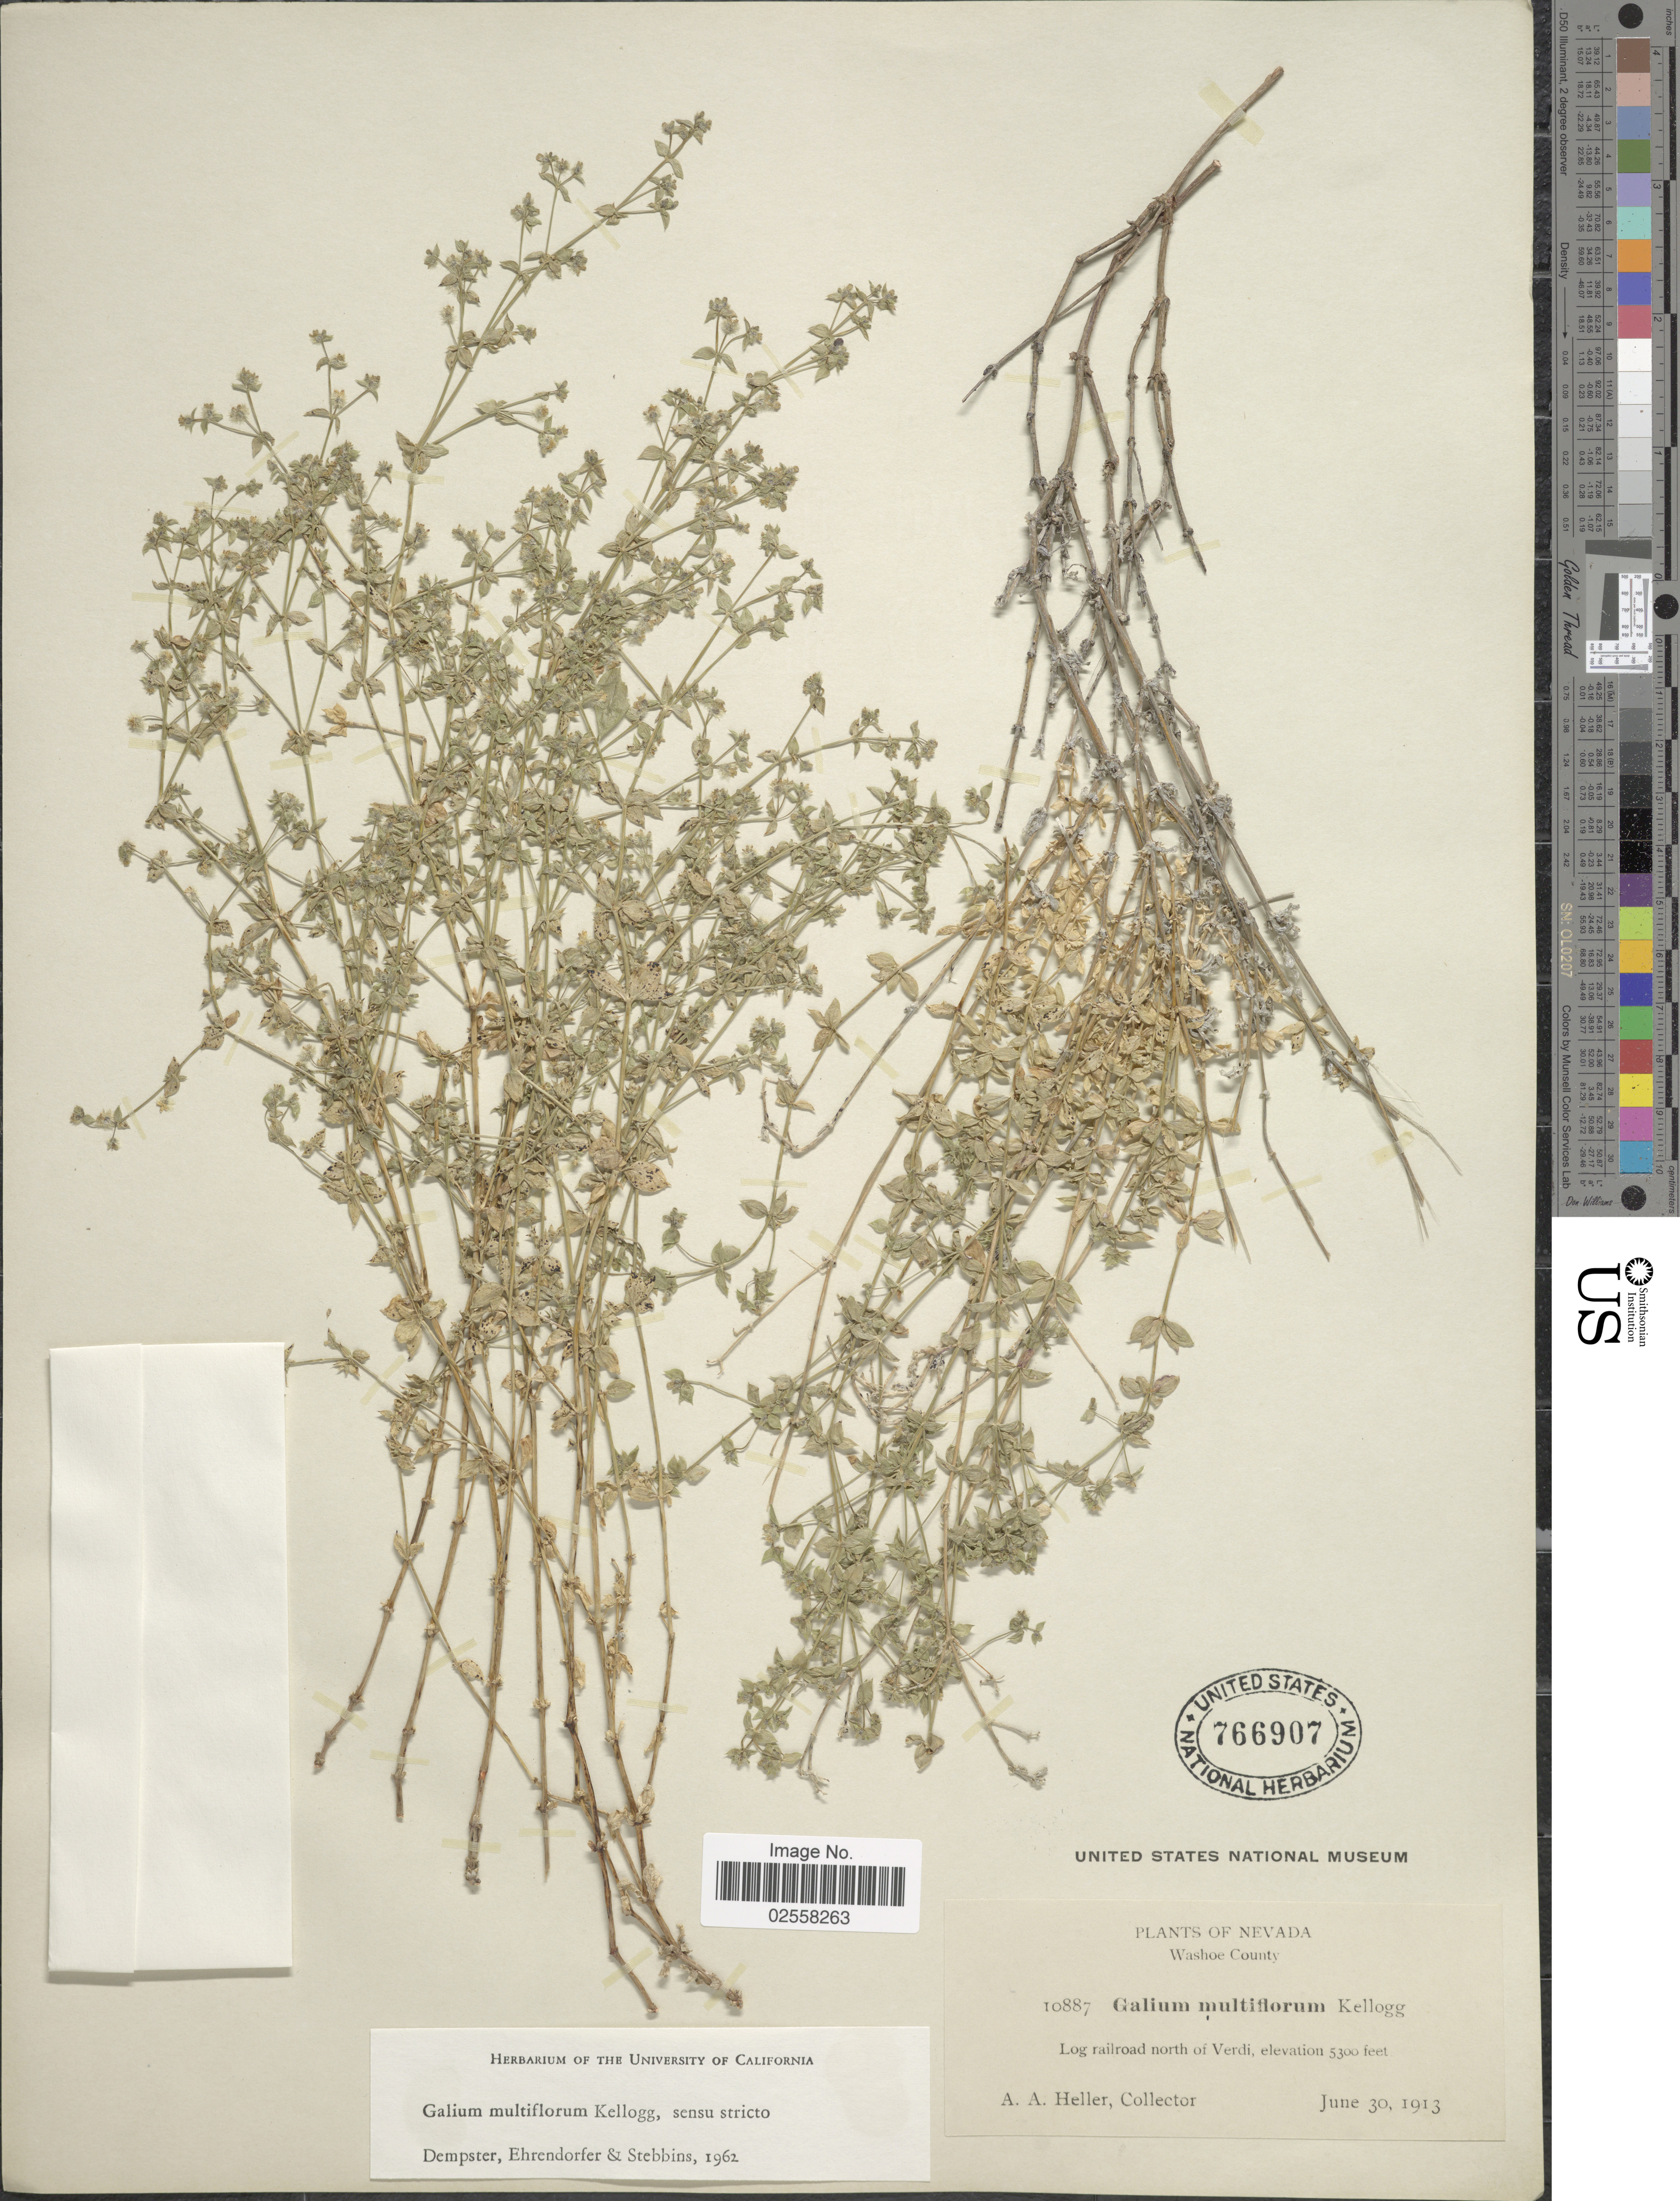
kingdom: Plantae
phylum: Tracheophyta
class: Magnoliopsida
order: Gentianales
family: Rubiaceae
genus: Galium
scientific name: Galium multiflorum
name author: Kellogg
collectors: A. A. Heller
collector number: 10887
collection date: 1913-06-30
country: United States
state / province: Nevada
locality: Washoe County, log railroad north of Verdi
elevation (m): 1615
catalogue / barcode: US 766907